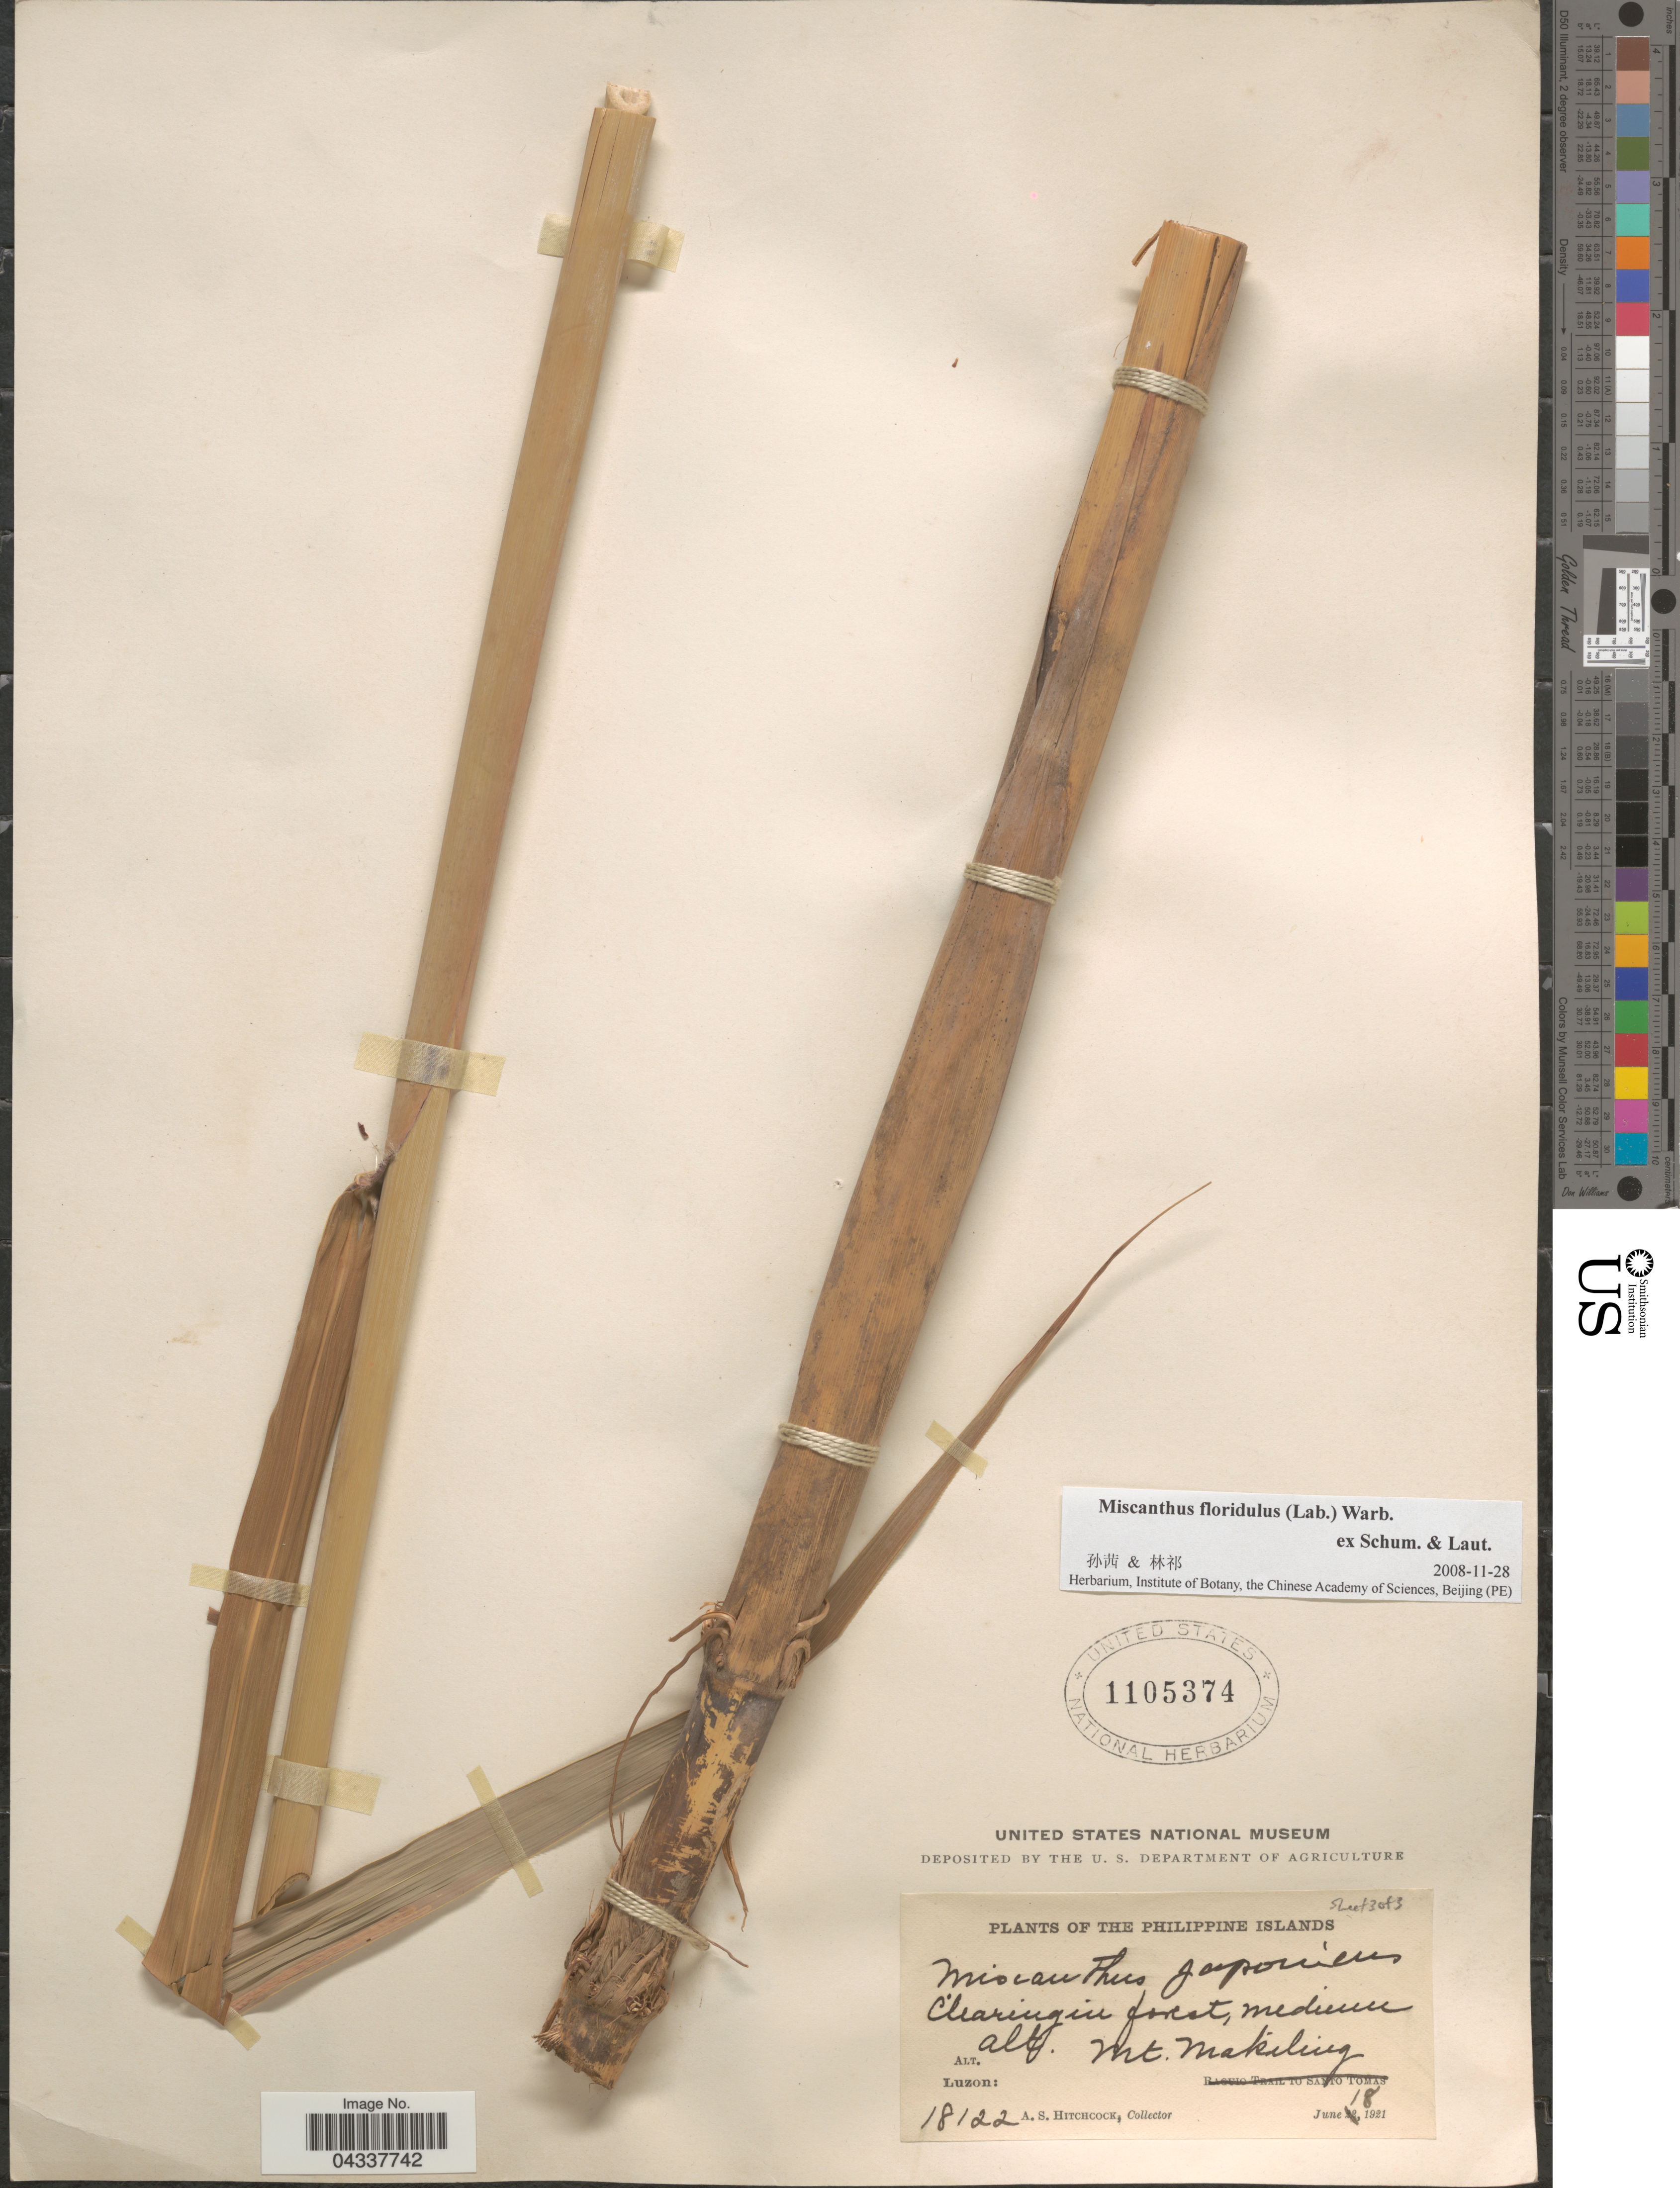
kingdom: Plantae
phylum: Tracheophyta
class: Liliopsida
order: Poales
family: Poaceae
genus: Miscanthus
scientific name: Miscanthus floridulus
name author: (Labill.) Warb.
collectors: A. S. Hitchcock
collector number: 18122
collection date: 1921-06-18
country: Philippines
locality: Philippine Islands. Luzon: Mt Makeling.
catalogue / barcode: US 1105374